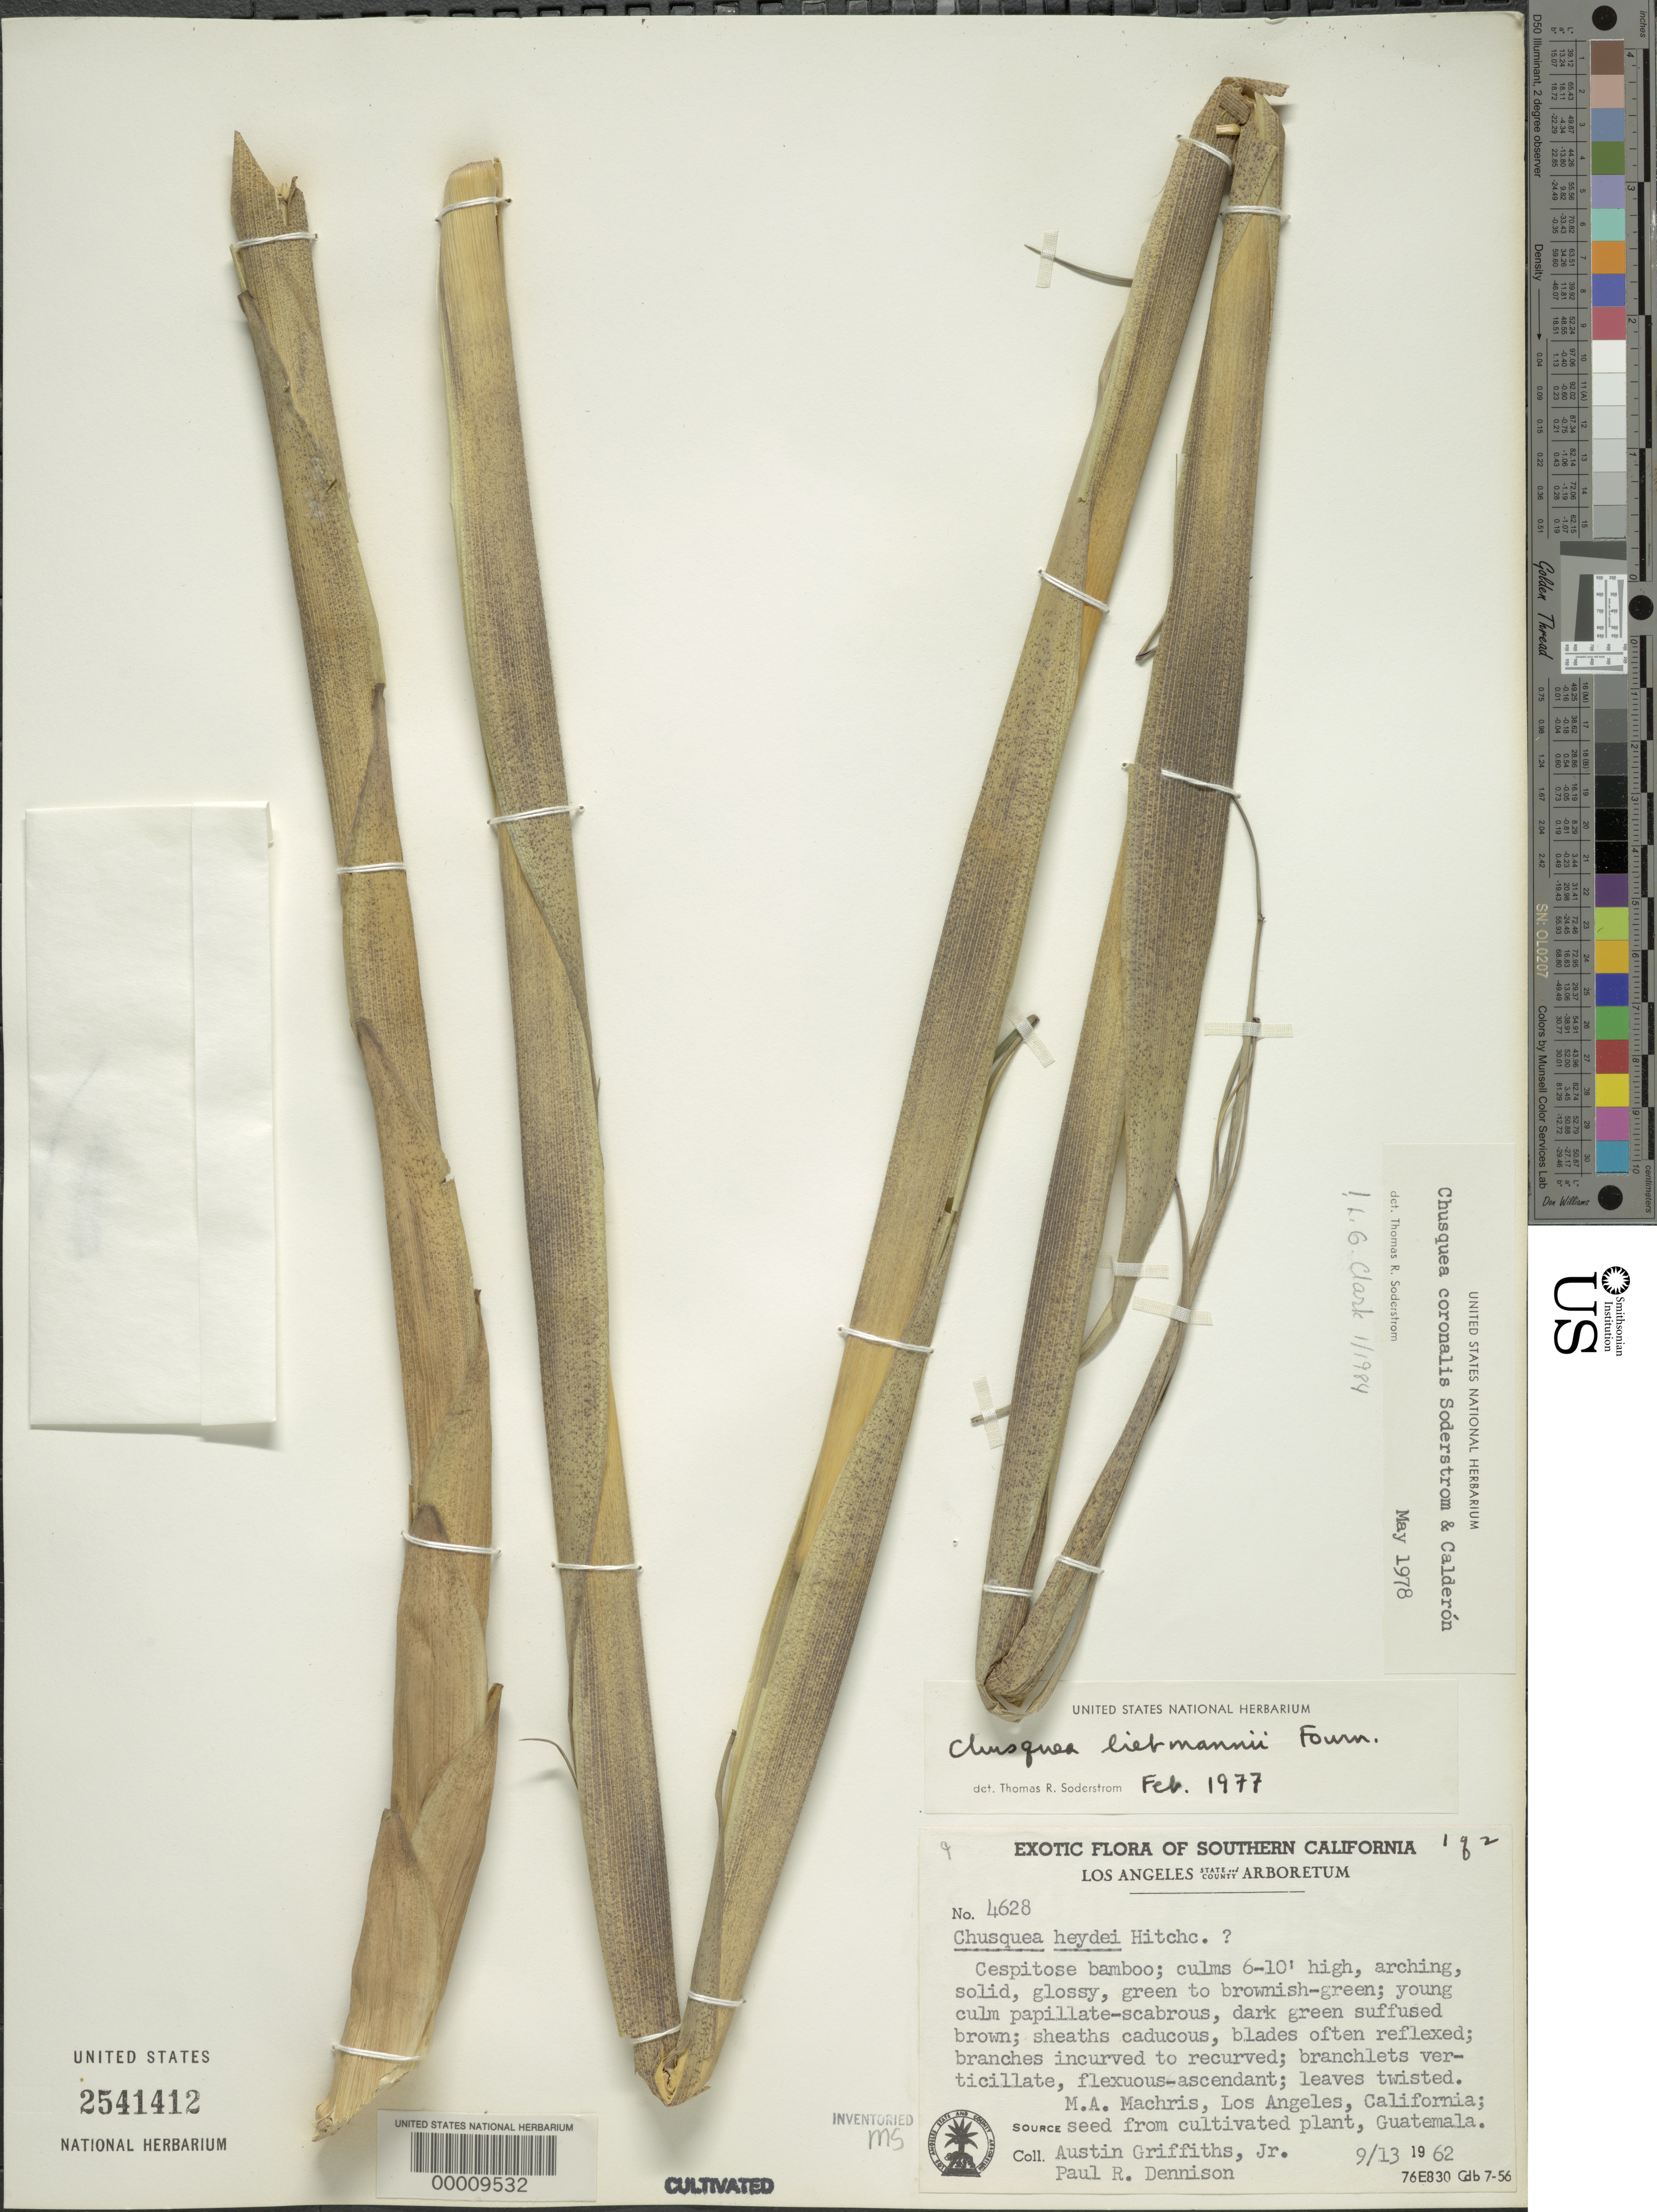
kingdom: Plantae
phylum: Tracheophyta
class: Liliopsida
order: Poales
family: Poaceae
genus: Chusquea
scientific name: Chusquea coronalis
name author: Soderstr. & C. E. Calderón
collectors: A. Griffiths & P. Dennison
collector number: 4628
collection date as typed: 13 Sep 1962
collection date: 1962-09-13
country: United States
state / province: California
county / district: Los Angeles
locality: Los angeles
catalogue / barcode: US 2541412